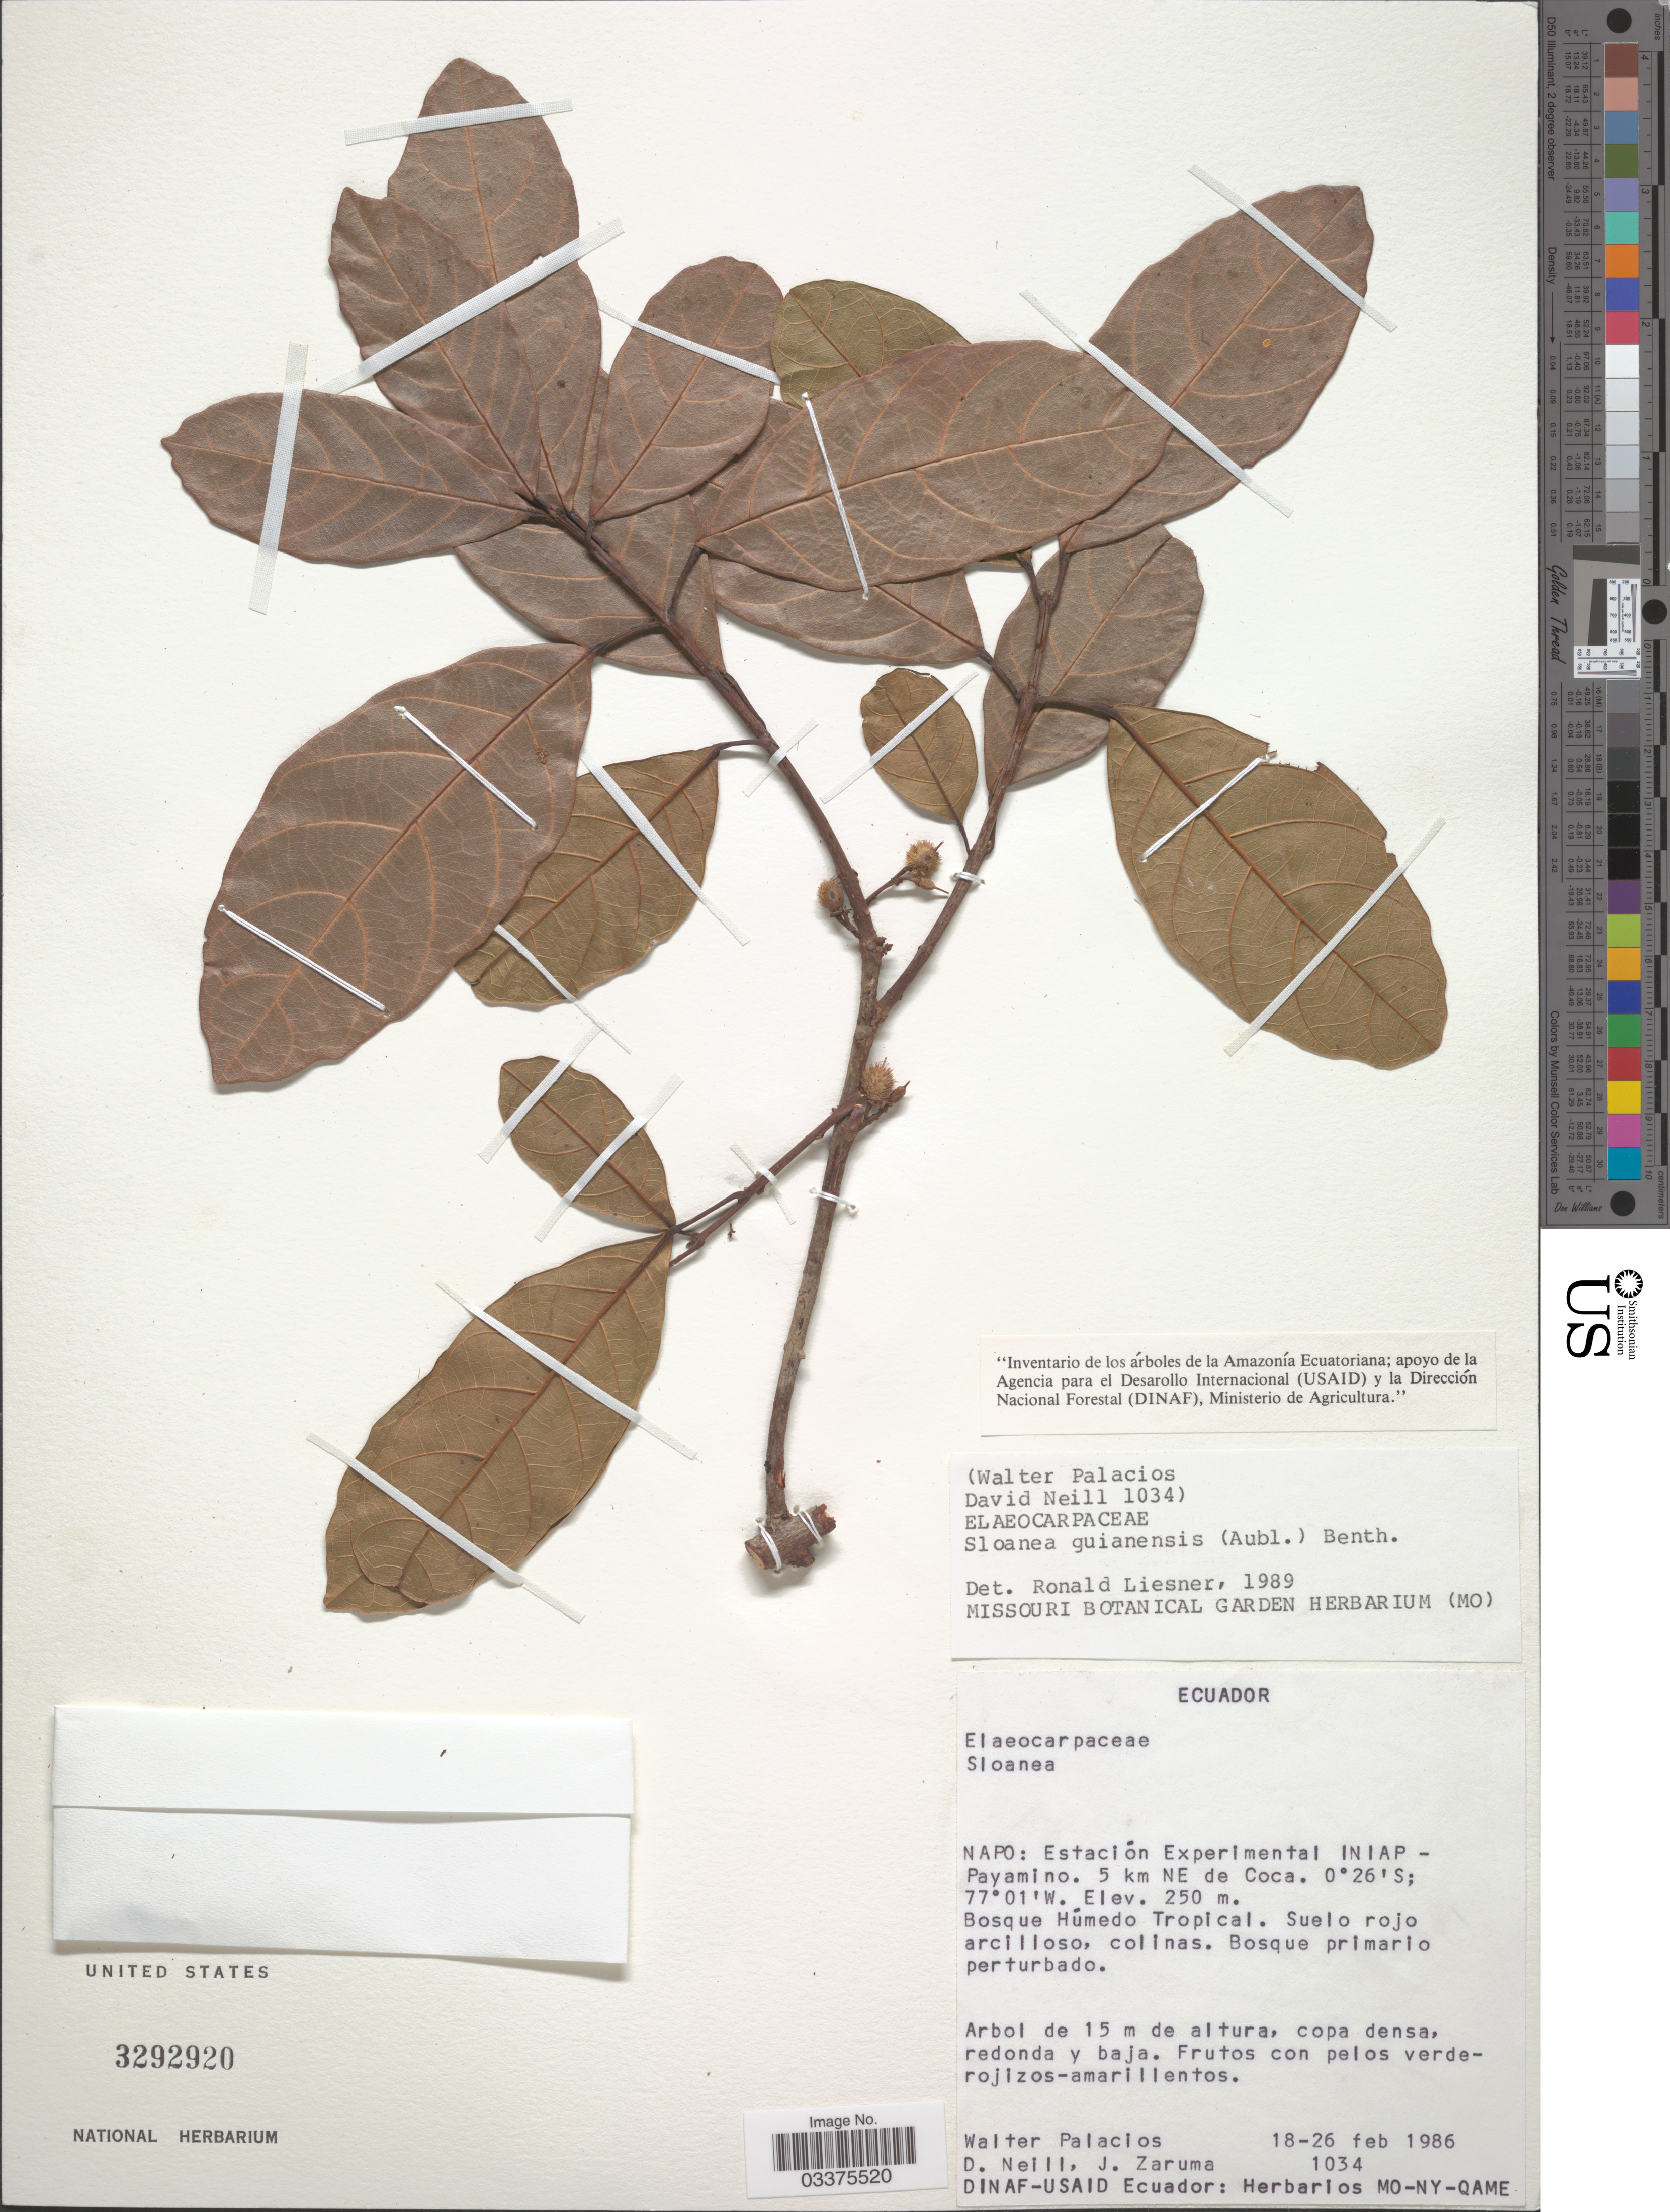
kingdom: Plantae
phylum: Tracheophyta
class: Magnoliopsida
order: Oxalidales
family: Elaeocarpaceae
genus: Sloanea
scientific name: Sloanea guianensis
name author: (Aubl.) Benth.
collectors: W. Palacios, D. Neill & J. Zaruma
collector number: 1034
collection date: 1986-02-18/1986-02-26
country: Ecuador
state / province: Napo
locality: Estación Experimental INIAP - Payamino. 5 km NE de Coca.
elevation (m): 250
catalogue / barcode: US 3292920